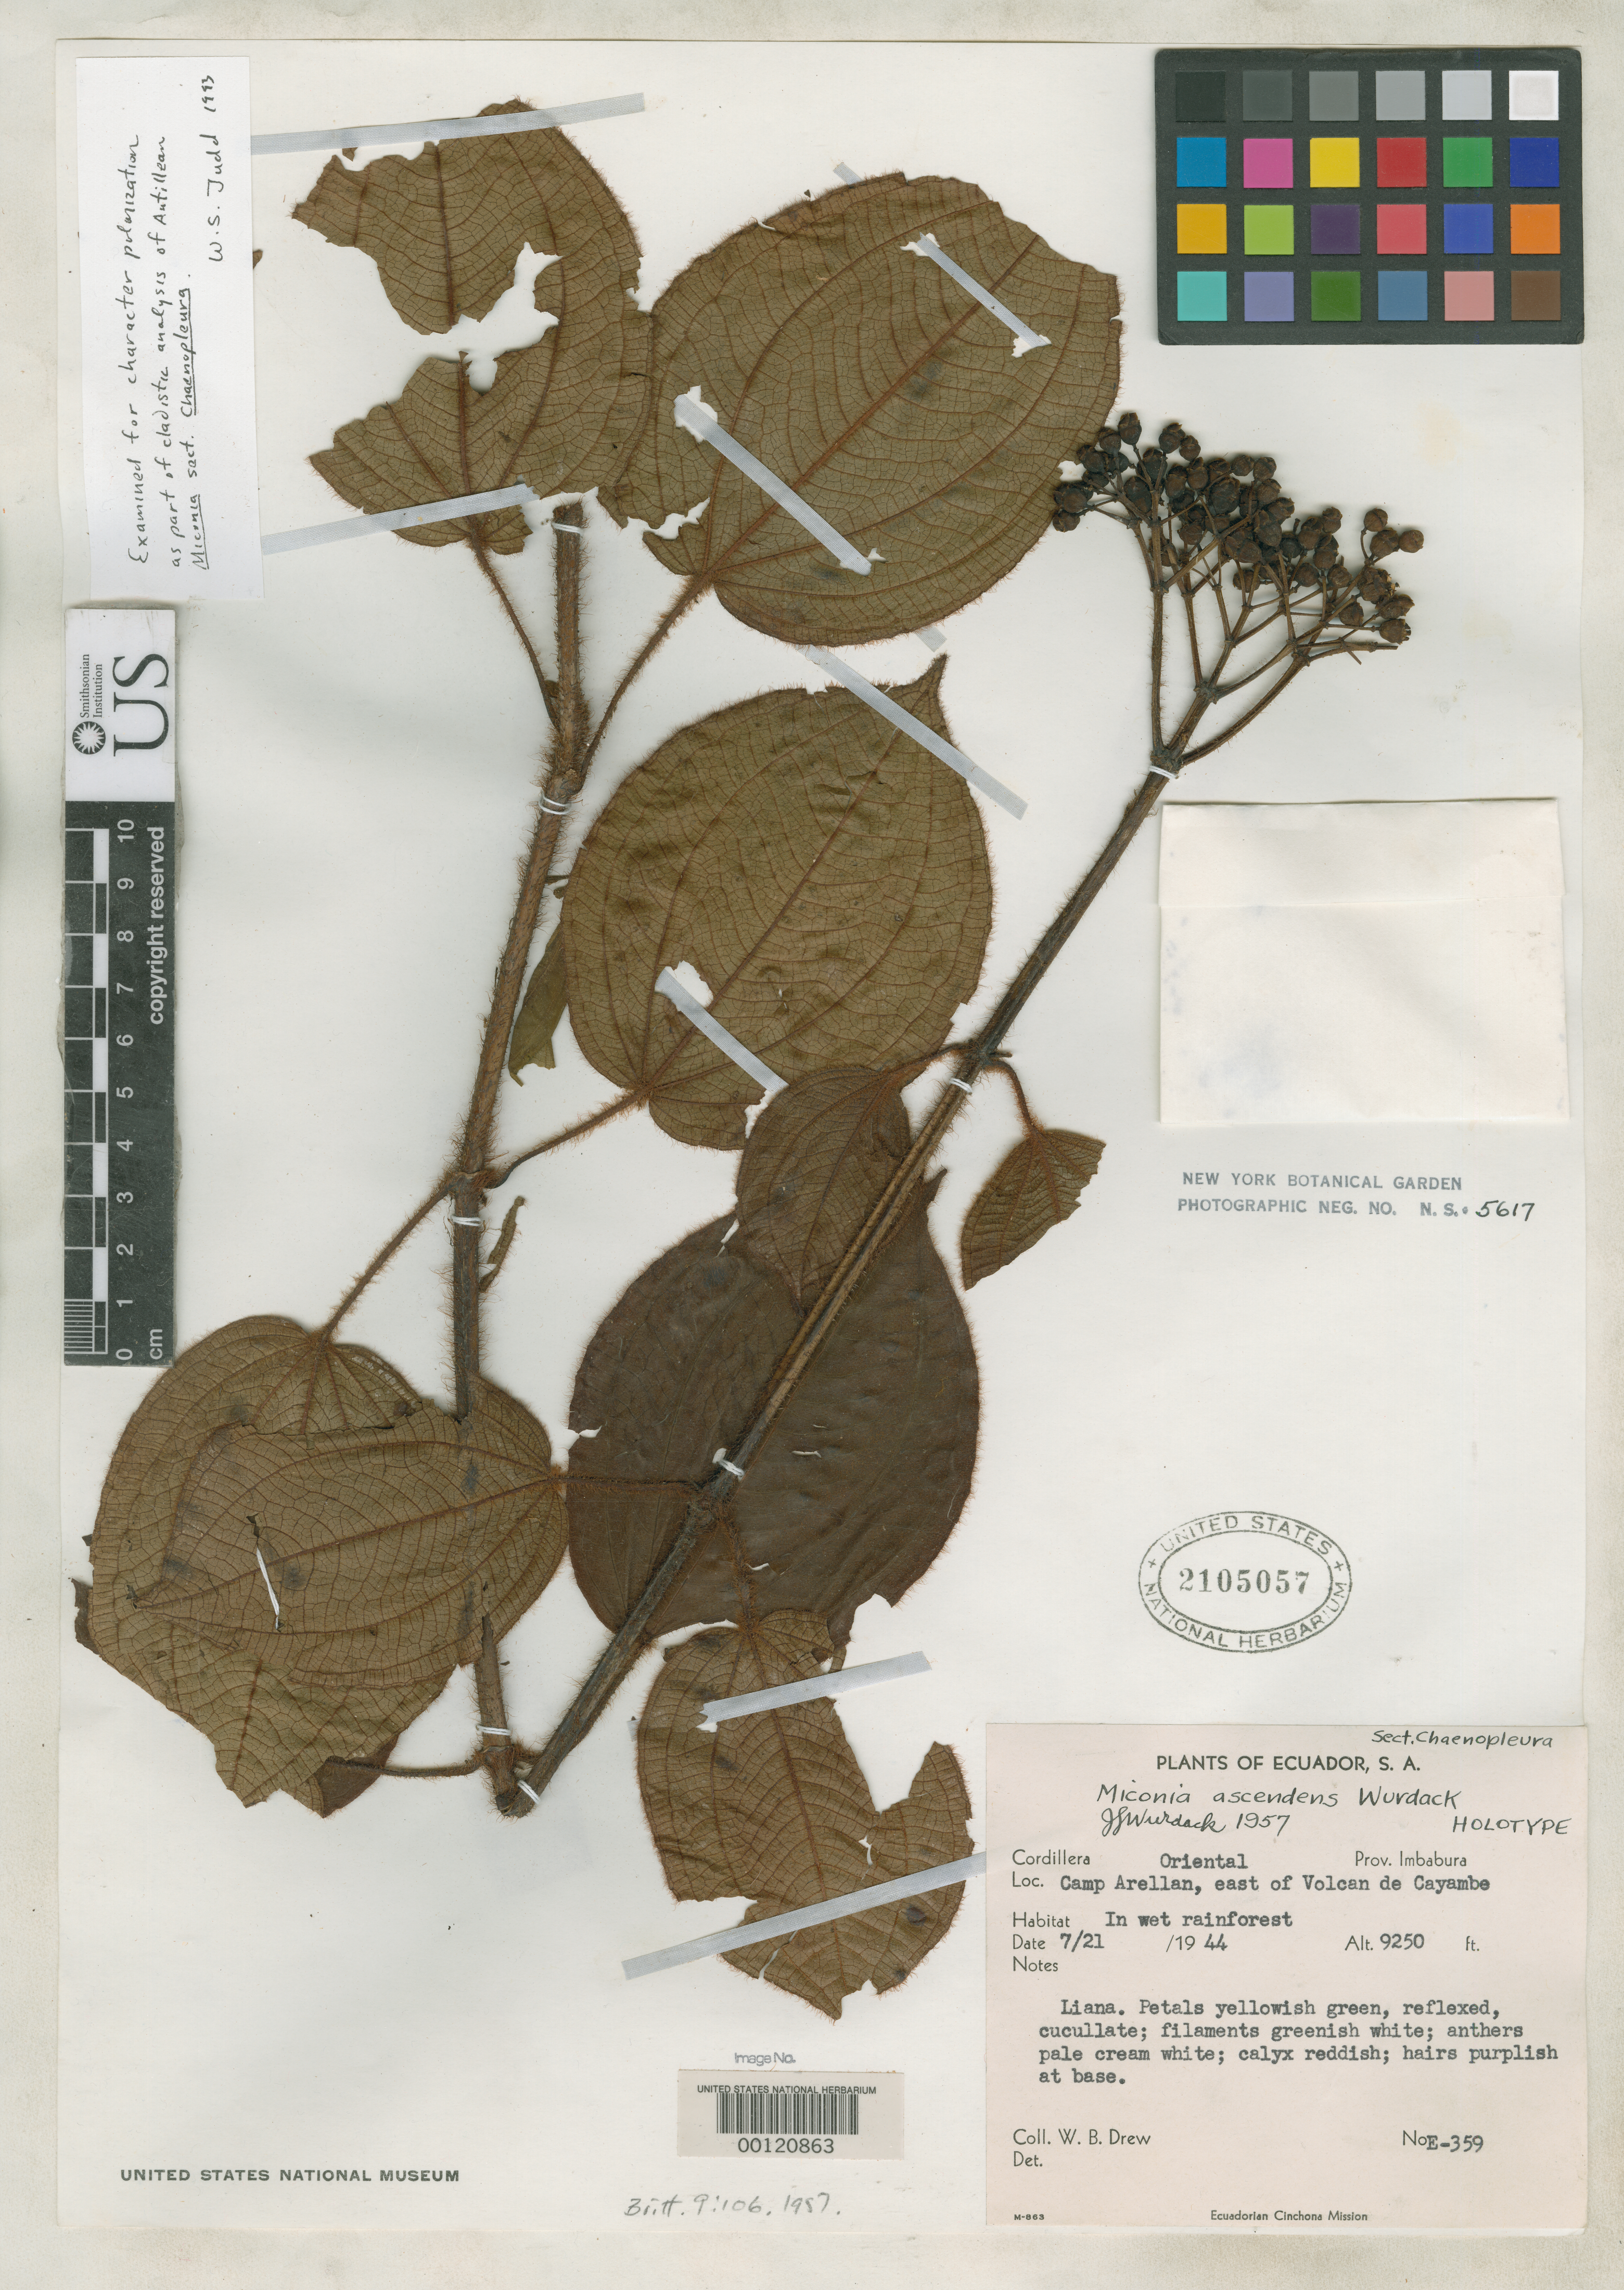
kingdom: Plantae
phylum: Tracheophyta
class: Magnoliopsida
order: Myrtales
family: Melastomataceae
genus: Miconia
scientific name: Miconia ascendens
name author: Wurdack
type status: Holotype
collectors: W. B. Drew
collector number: E-359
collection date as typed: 21 Jul 1944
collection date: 1944-07-21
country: Ecuador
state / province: Imbabura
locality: Camp Arellan, E of Volcan de Cayambe.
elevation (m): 2819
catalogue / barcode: US 2105057